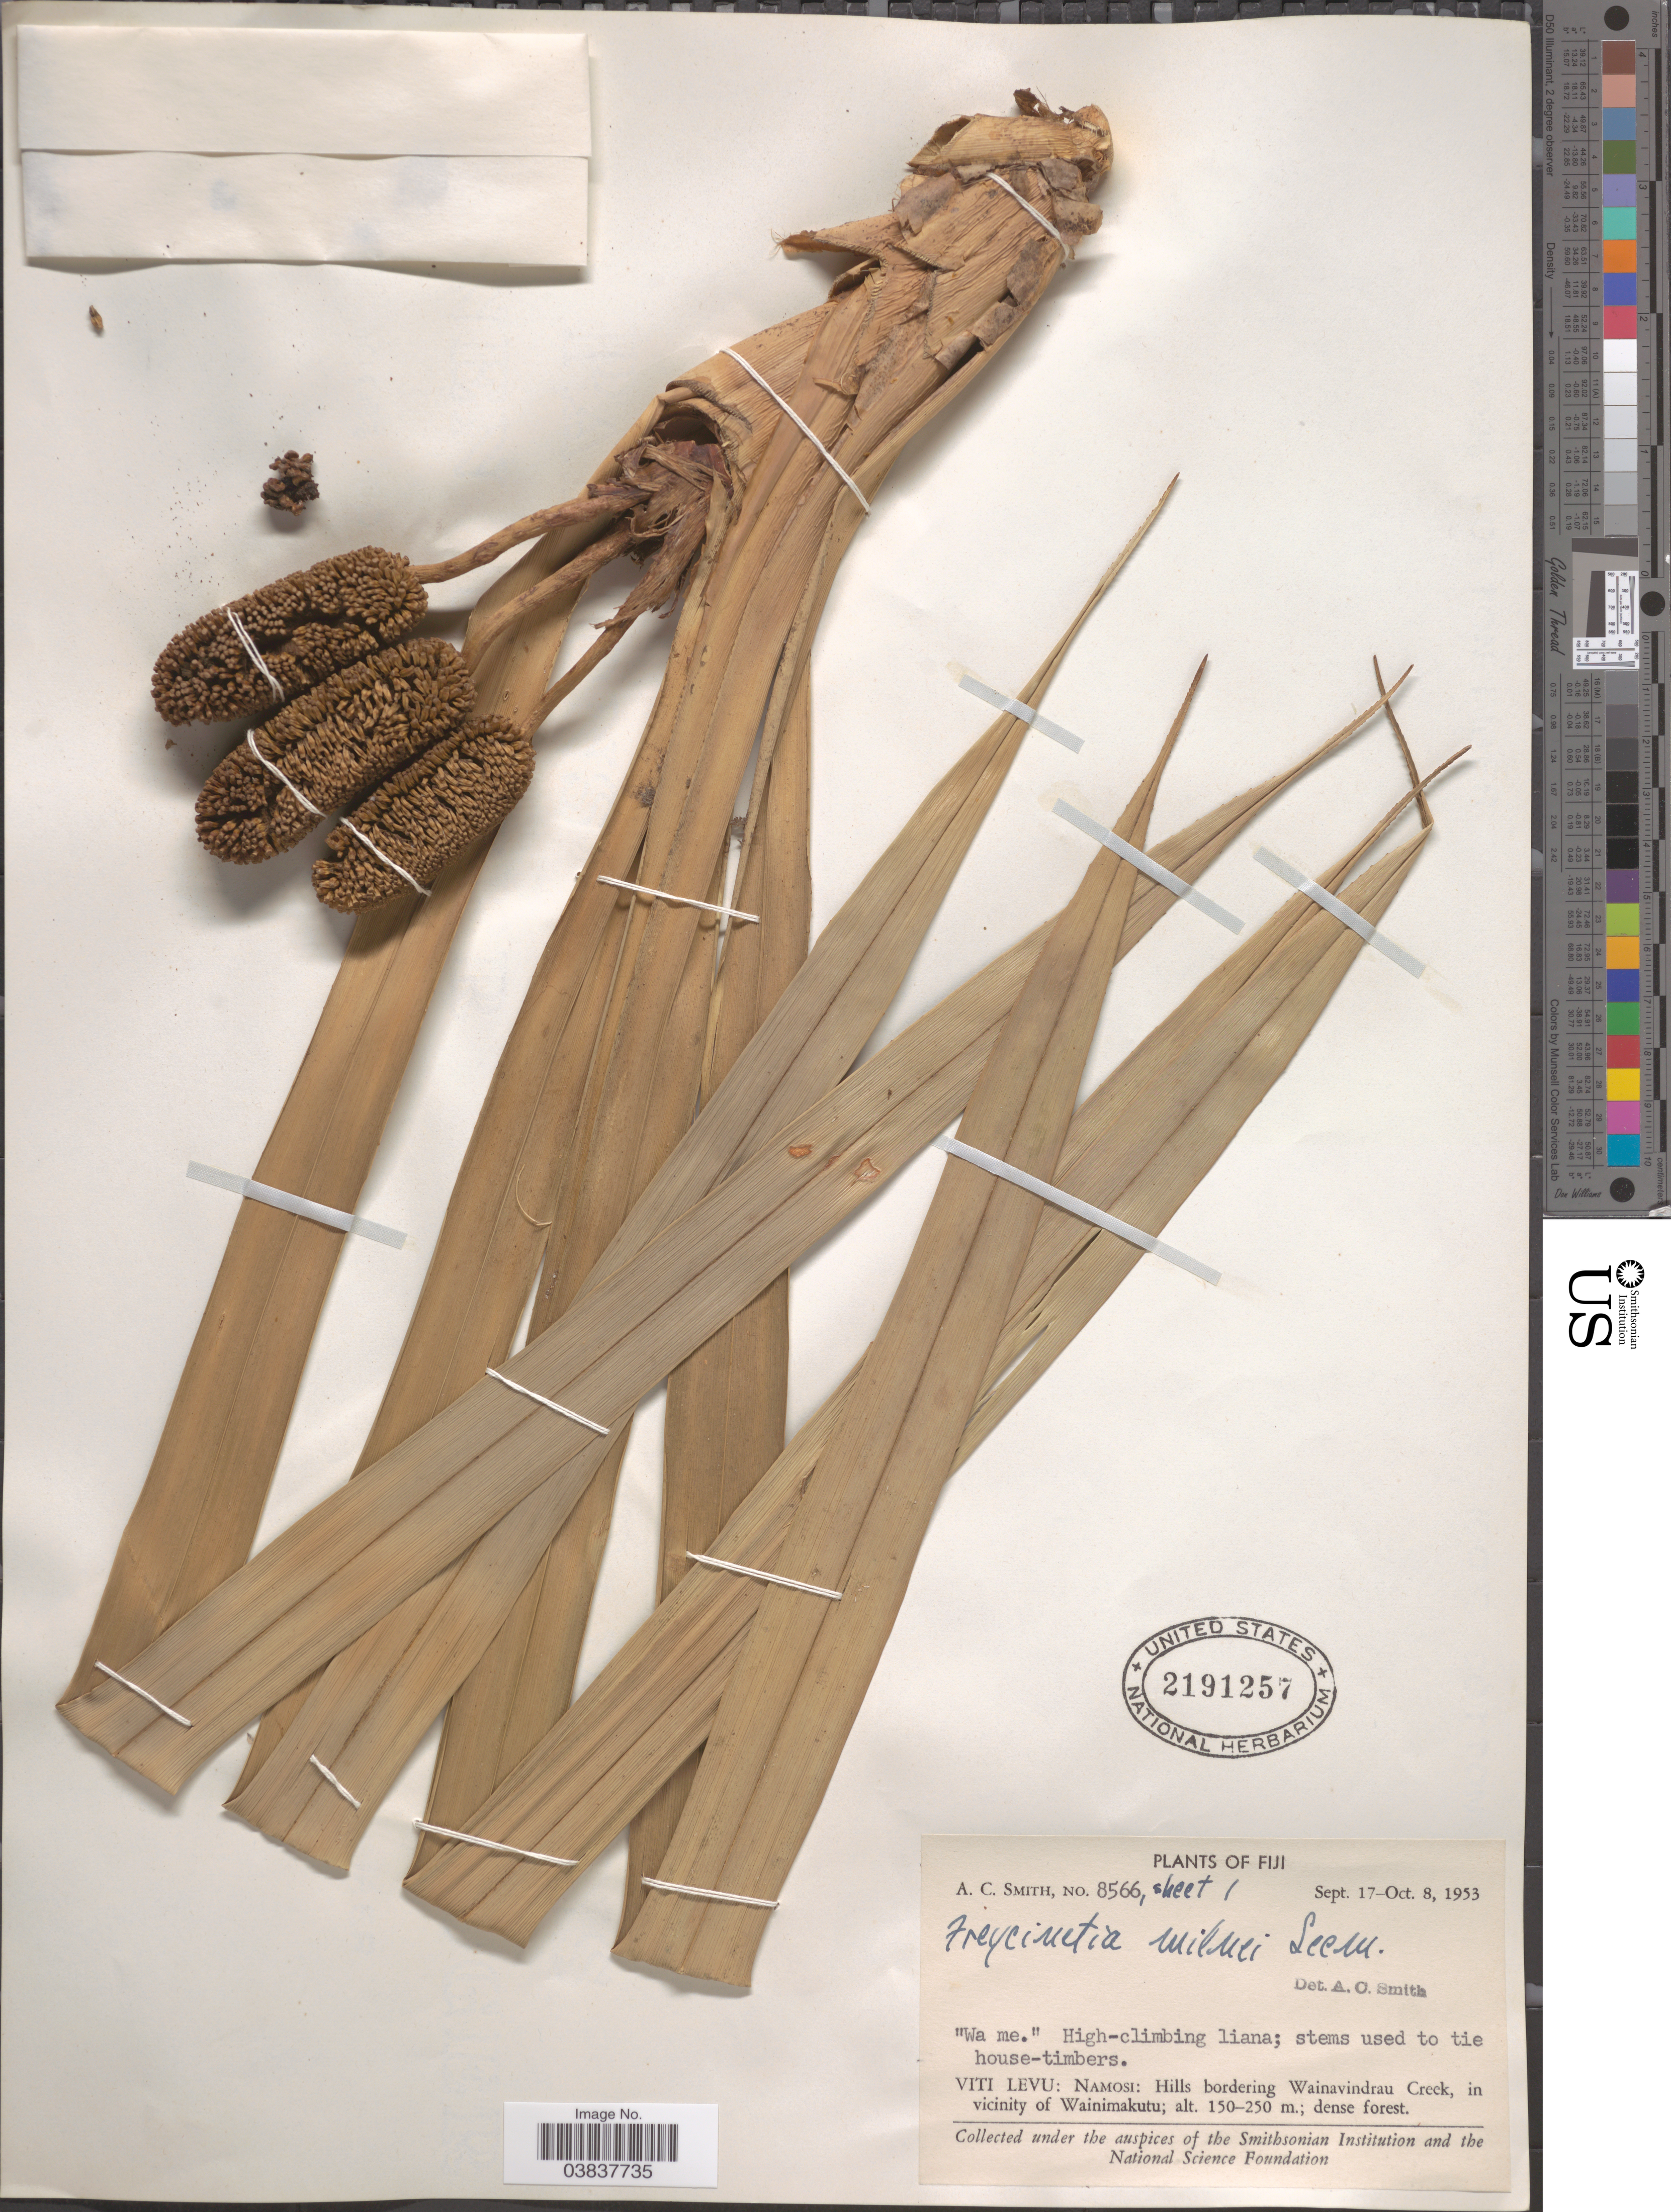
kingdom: Plantae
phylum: Tracheophyta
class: Liliopsida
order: Pandanales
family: Pandanaceae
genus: Freycinetia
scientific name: Freycinetia milnei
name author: Seem.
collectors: A. C. Smith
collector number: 8566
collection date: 1953-09-17/1953-10-08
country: Fiji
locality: Viti Levu: Namosi: Hills bordering Wainavindrau Creek, in vicinity of Wainimakutu.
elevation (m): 150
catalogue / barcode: US 2191257